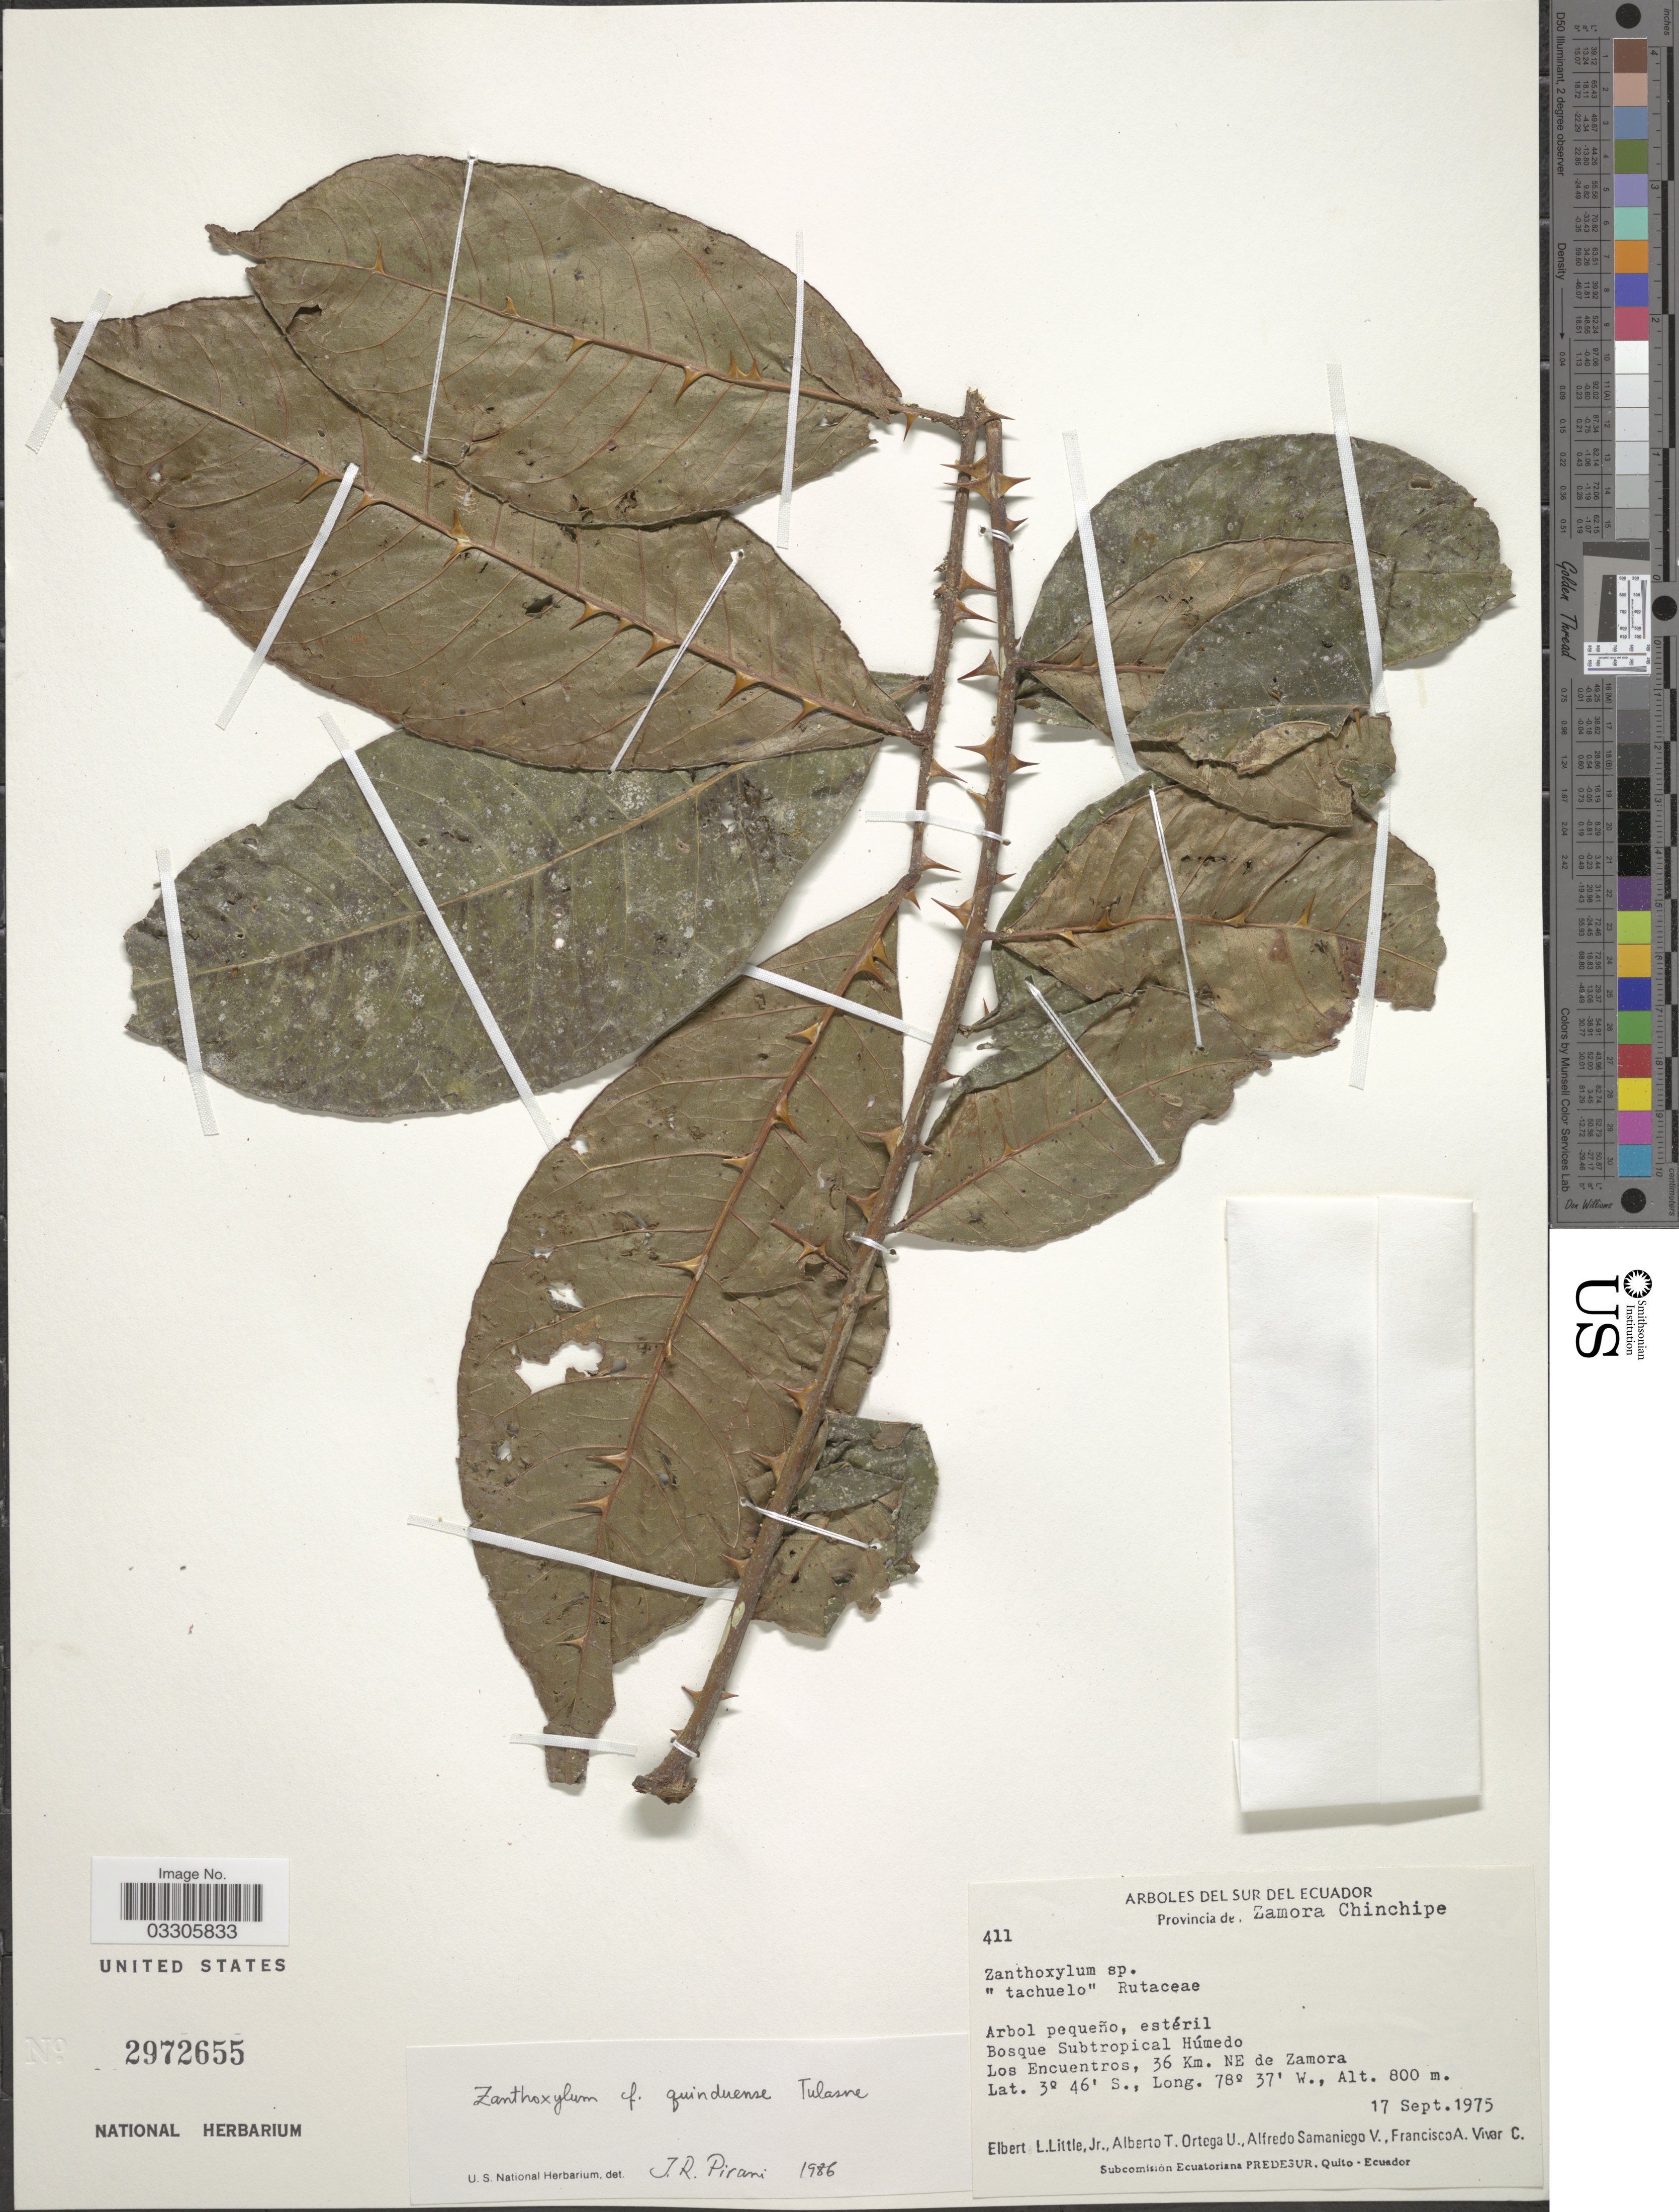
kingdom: Plantae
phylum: Tracheophyta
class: Magnoliopsida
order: Sapindales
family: Rutaceae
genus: Zanthoxylum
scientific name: Zanthoxylum quinduense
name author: Tul.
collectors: E. L. Little, A. T. Ortega U., A. Samaniego V. & F. A. Vivar C.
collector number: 411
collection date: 1975-09-17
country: Ecuador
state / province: Zamora-Chinchipe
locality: Los Encuentros, 36 Km. NE de Zamora.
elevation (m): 800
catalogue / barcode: US 2972655